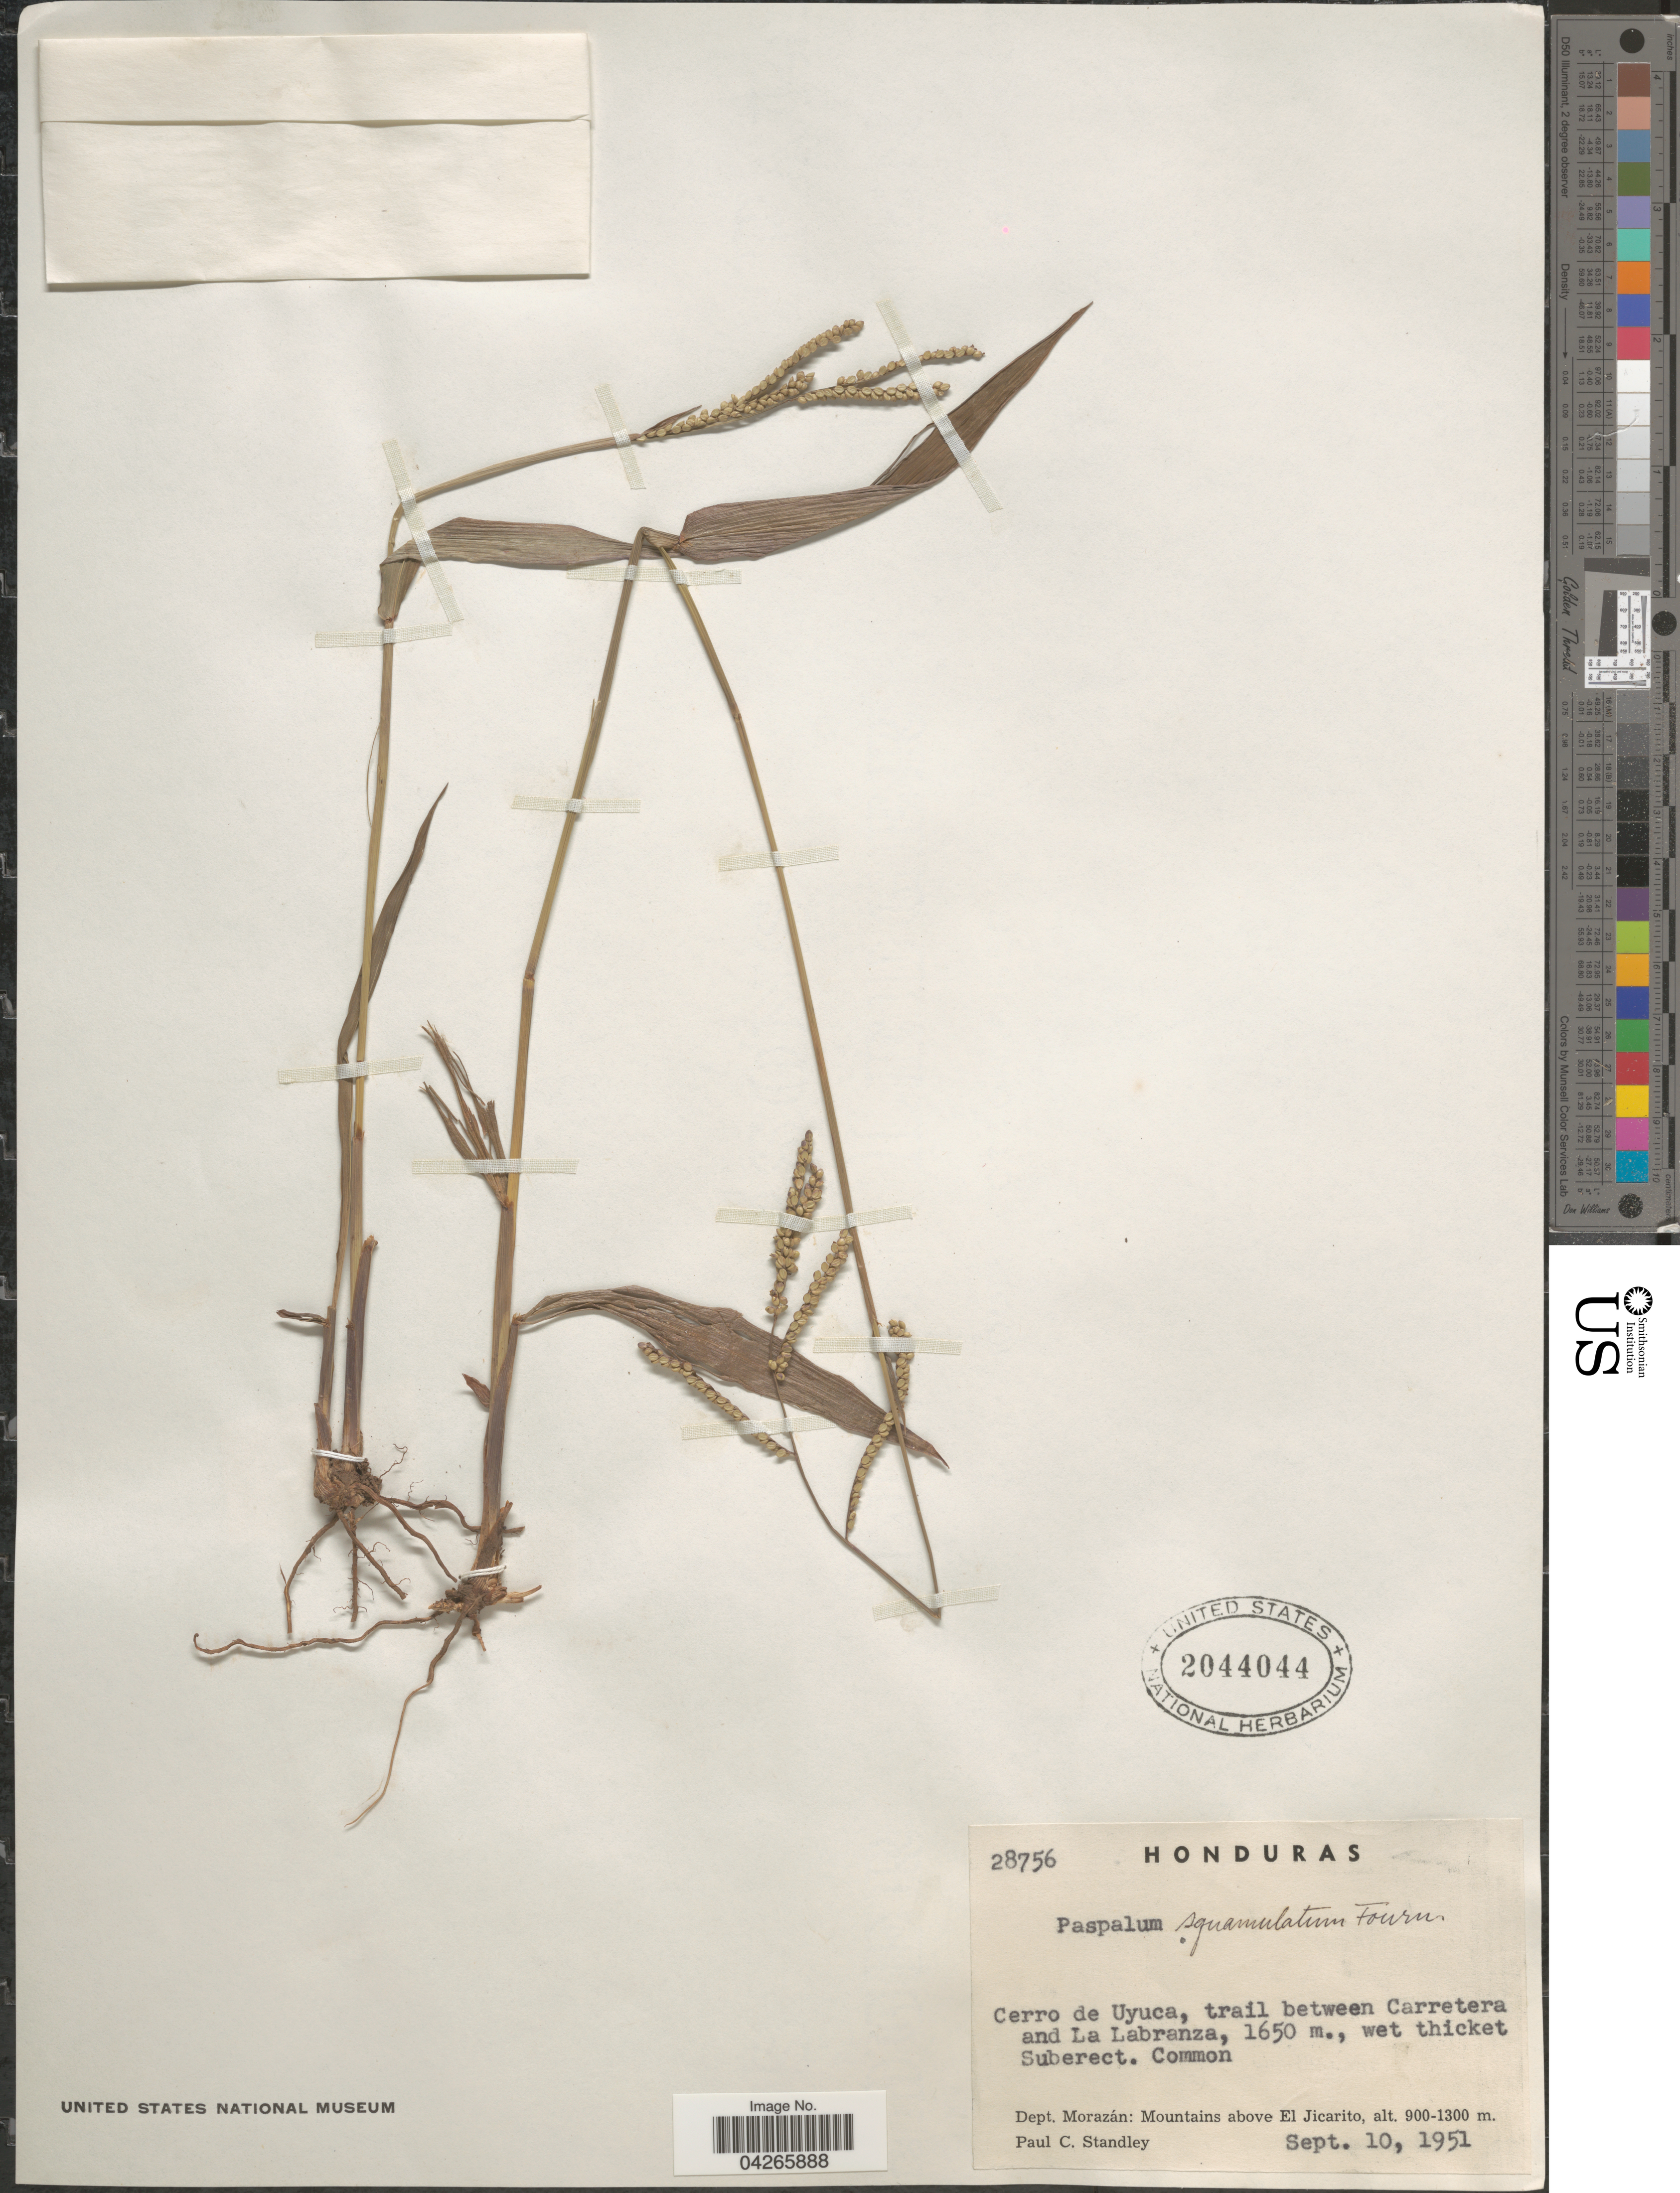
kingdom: Plantae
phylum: Tracheophyta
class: Liliopsida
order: Poales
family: Poaceae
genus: Paspalum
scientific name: Paspalum squamulatum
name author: E. Fourn.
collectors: P. C. Standley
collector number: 28756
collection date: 1951-09-10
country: Honduras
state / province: Fco. Morazán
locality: Cerro de Uyuca, trail between Carretera and La Labranza. Dept. Morazán: Mountains above El Jicarito.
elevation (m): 1650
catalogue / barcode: US 2044044